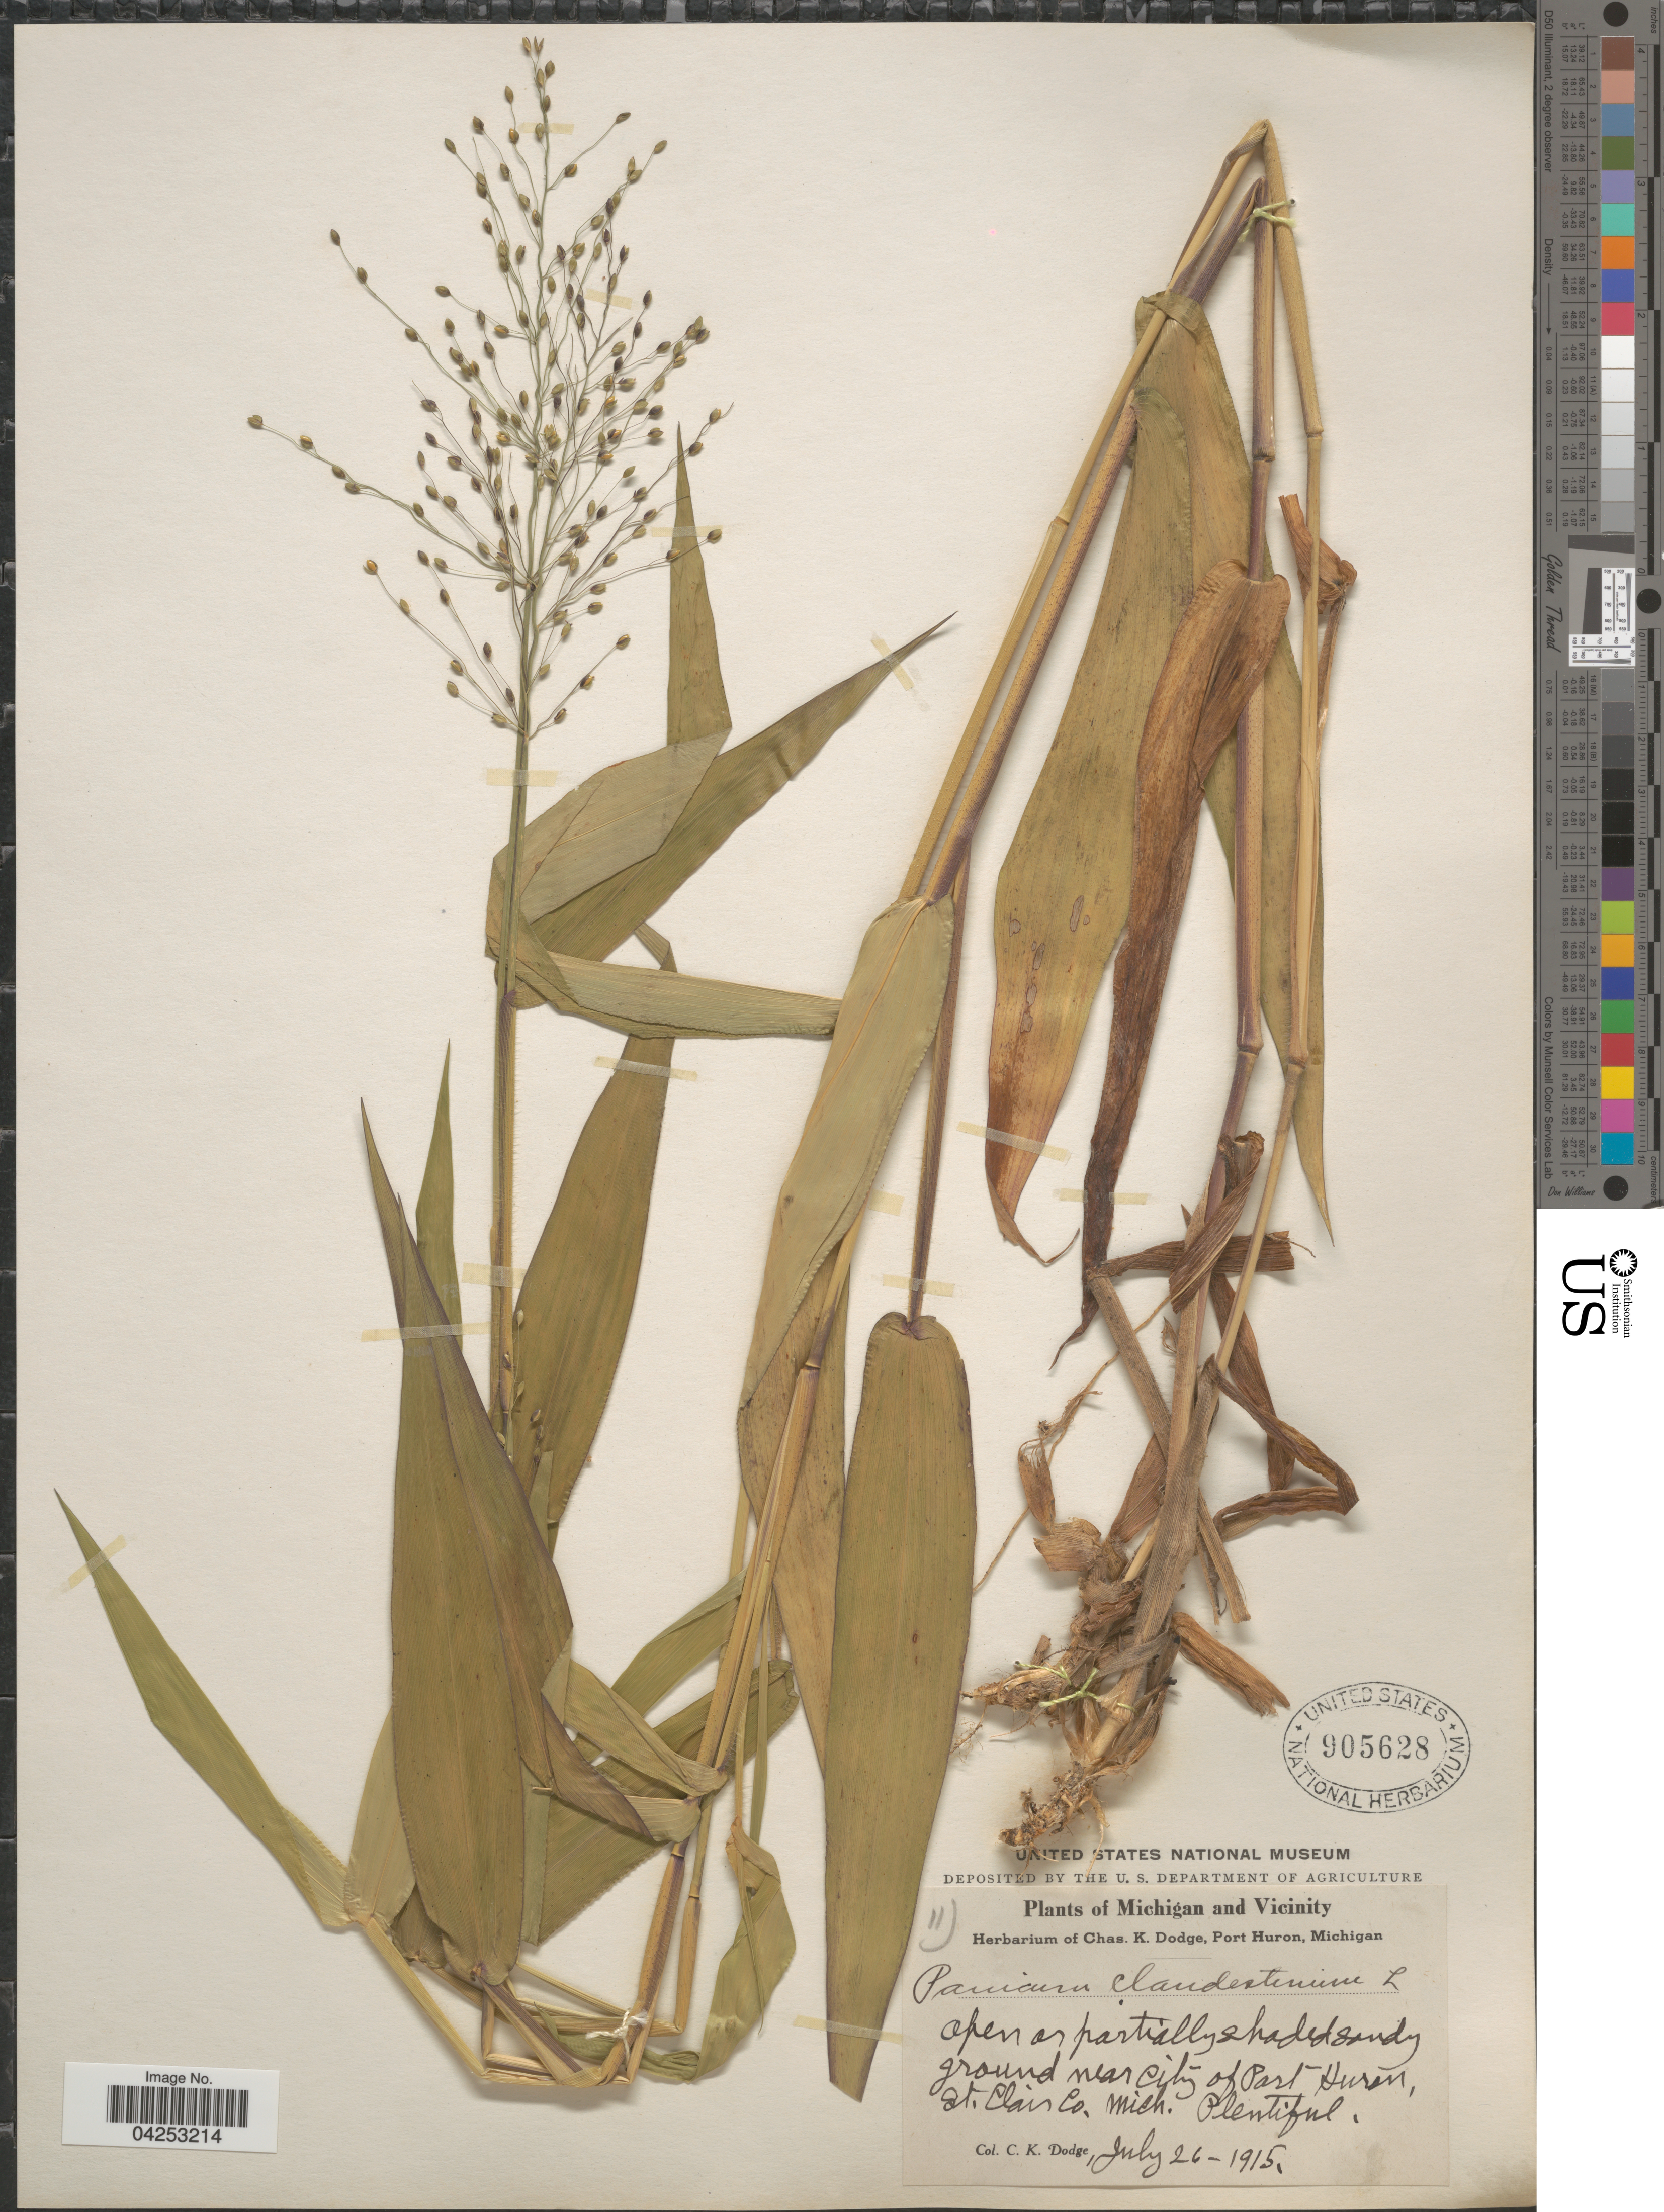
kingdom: Plantae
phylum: Tracheophyta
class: Liliopsida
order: Poales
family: Poaceae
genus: Dichanthelium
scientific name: Dichanthelium clandestinum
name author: (L.) Gould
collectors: C. K. Dodge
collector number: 11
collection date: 1915-07-26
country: United States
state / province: Michigan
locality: Michigan and Vicinity. Near city of Port Huron, St. Clair Co.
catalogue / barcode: US 905628